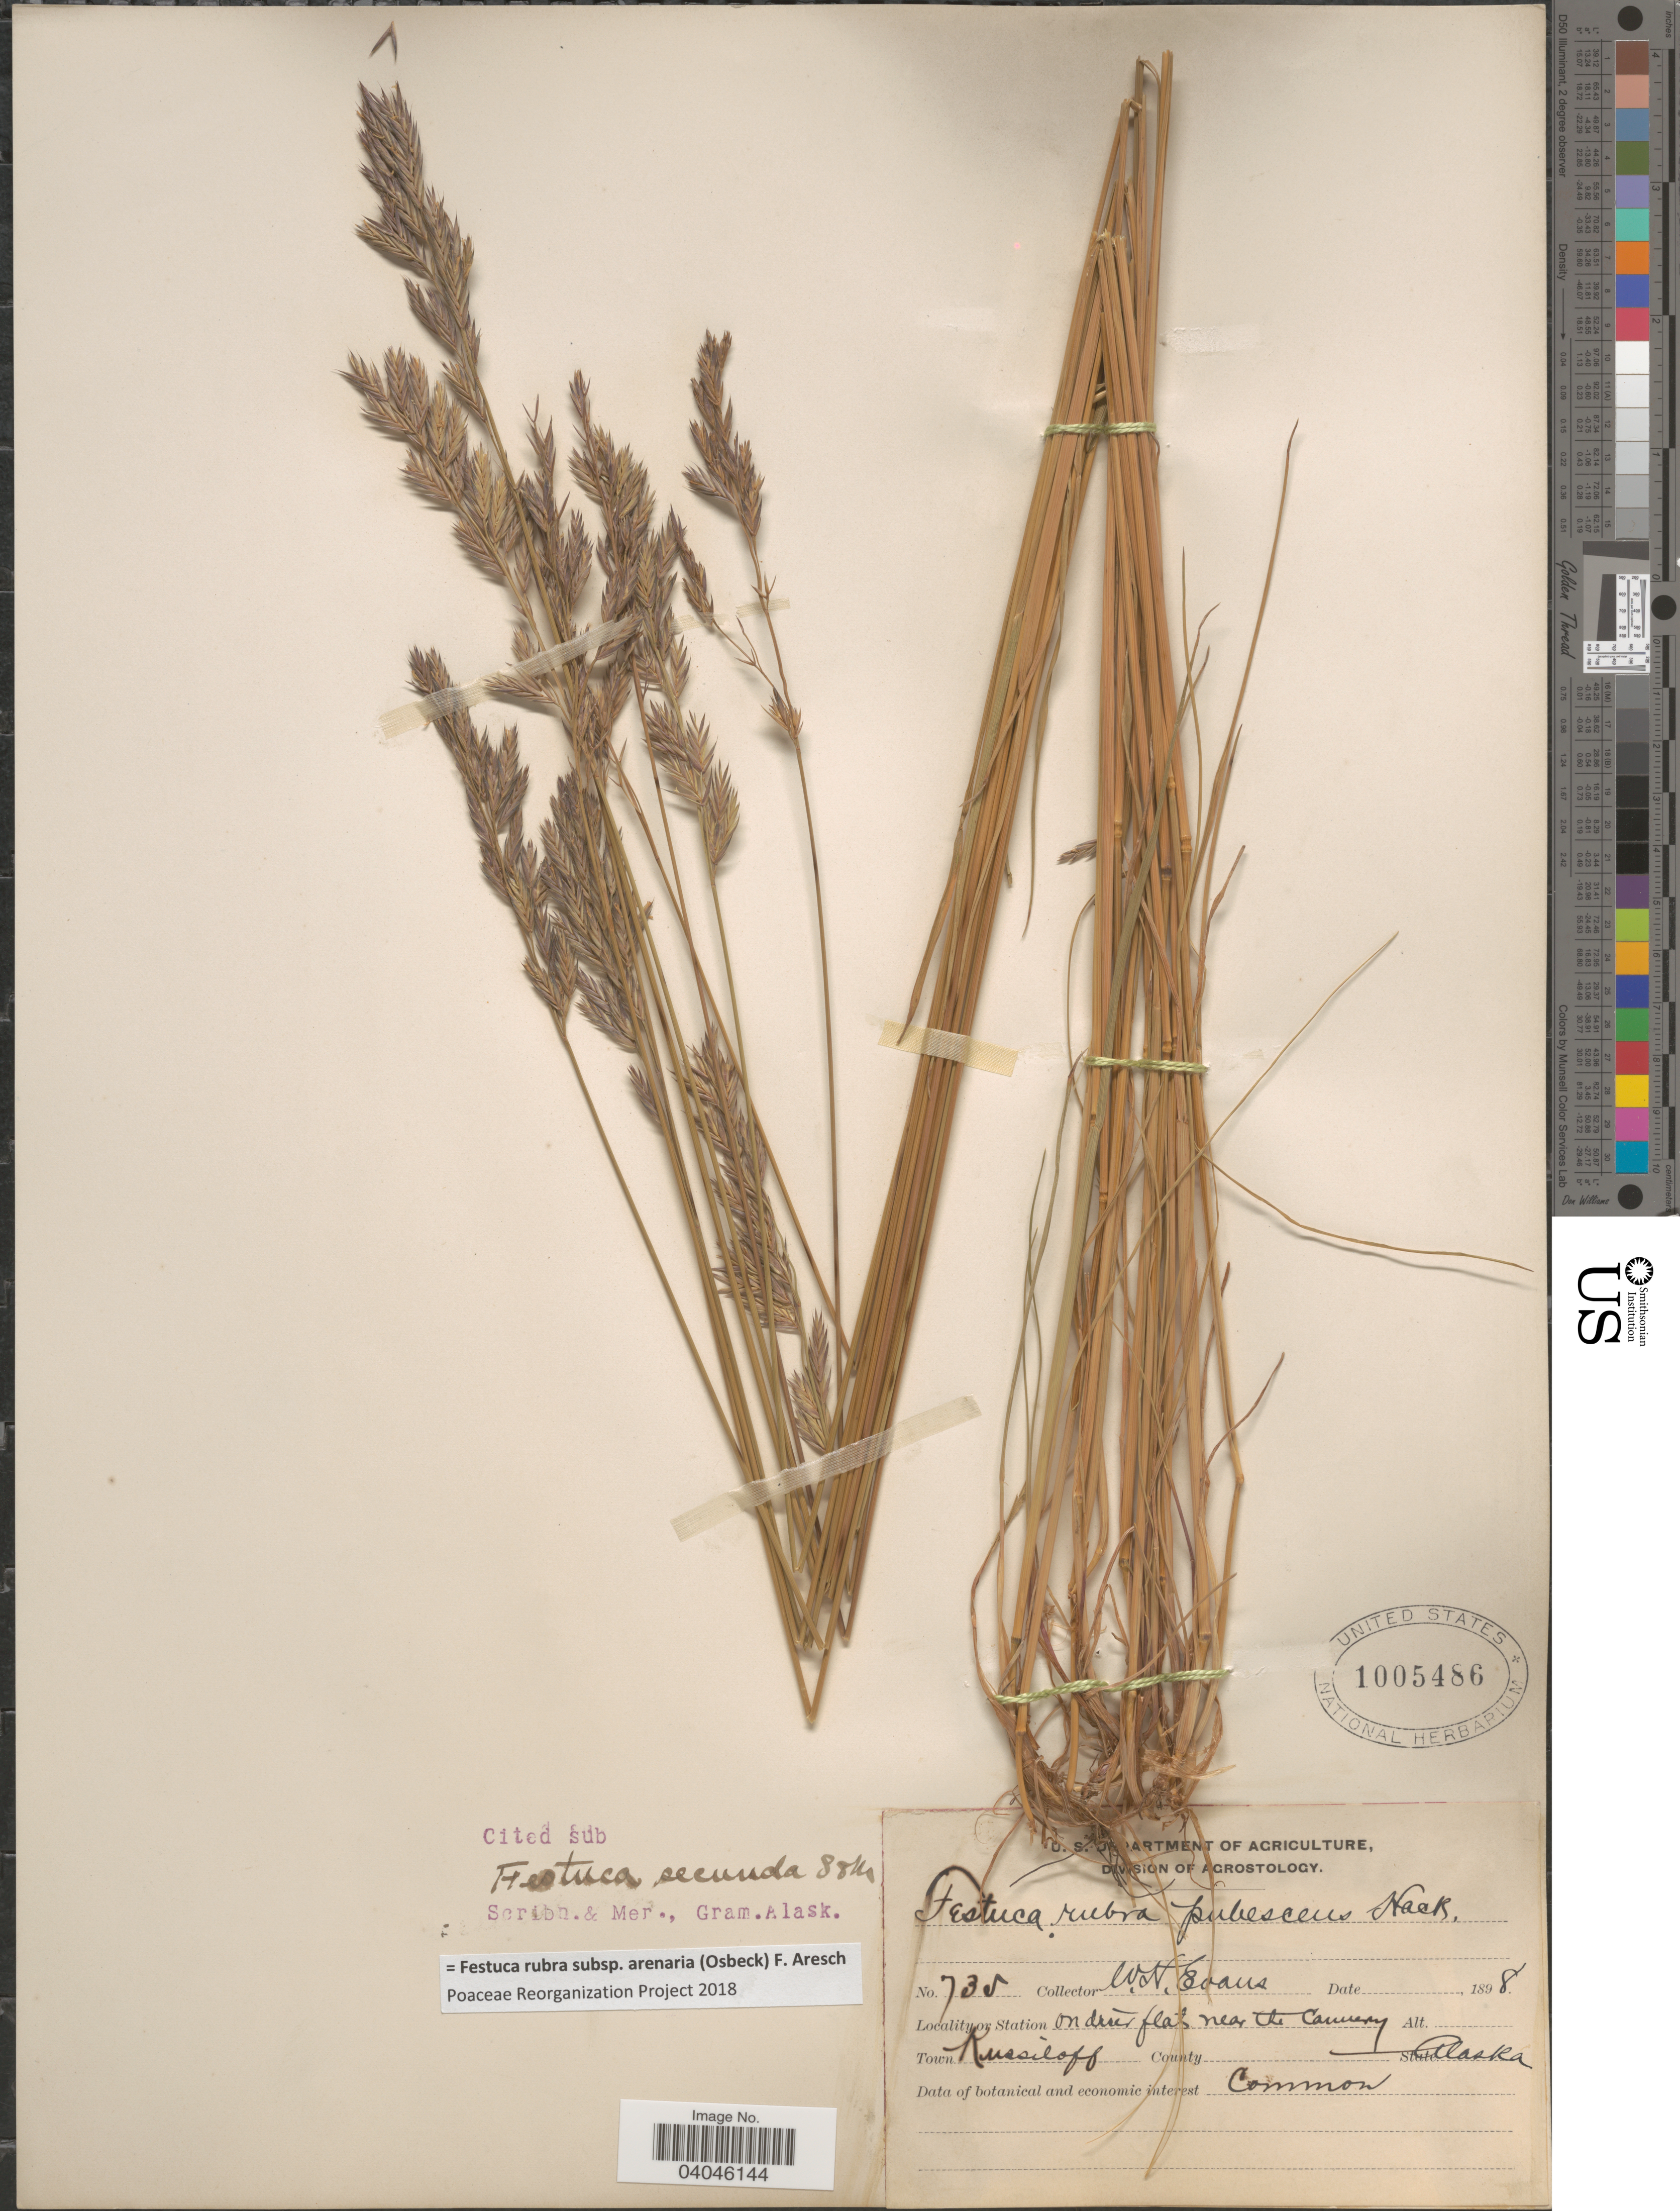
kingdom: Plantae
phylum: Tracheophyta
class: Liliopsida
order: Poales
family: Poaceae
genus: Festuca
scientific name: Festuca rubra subsp. arenaria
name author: (Osbeck) F. Aresch.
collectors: W. H. Evans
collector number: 735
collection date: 1898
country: United States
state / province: Alaska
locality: Near the cannery. Town Kussiloff.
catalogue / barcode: US 1005486